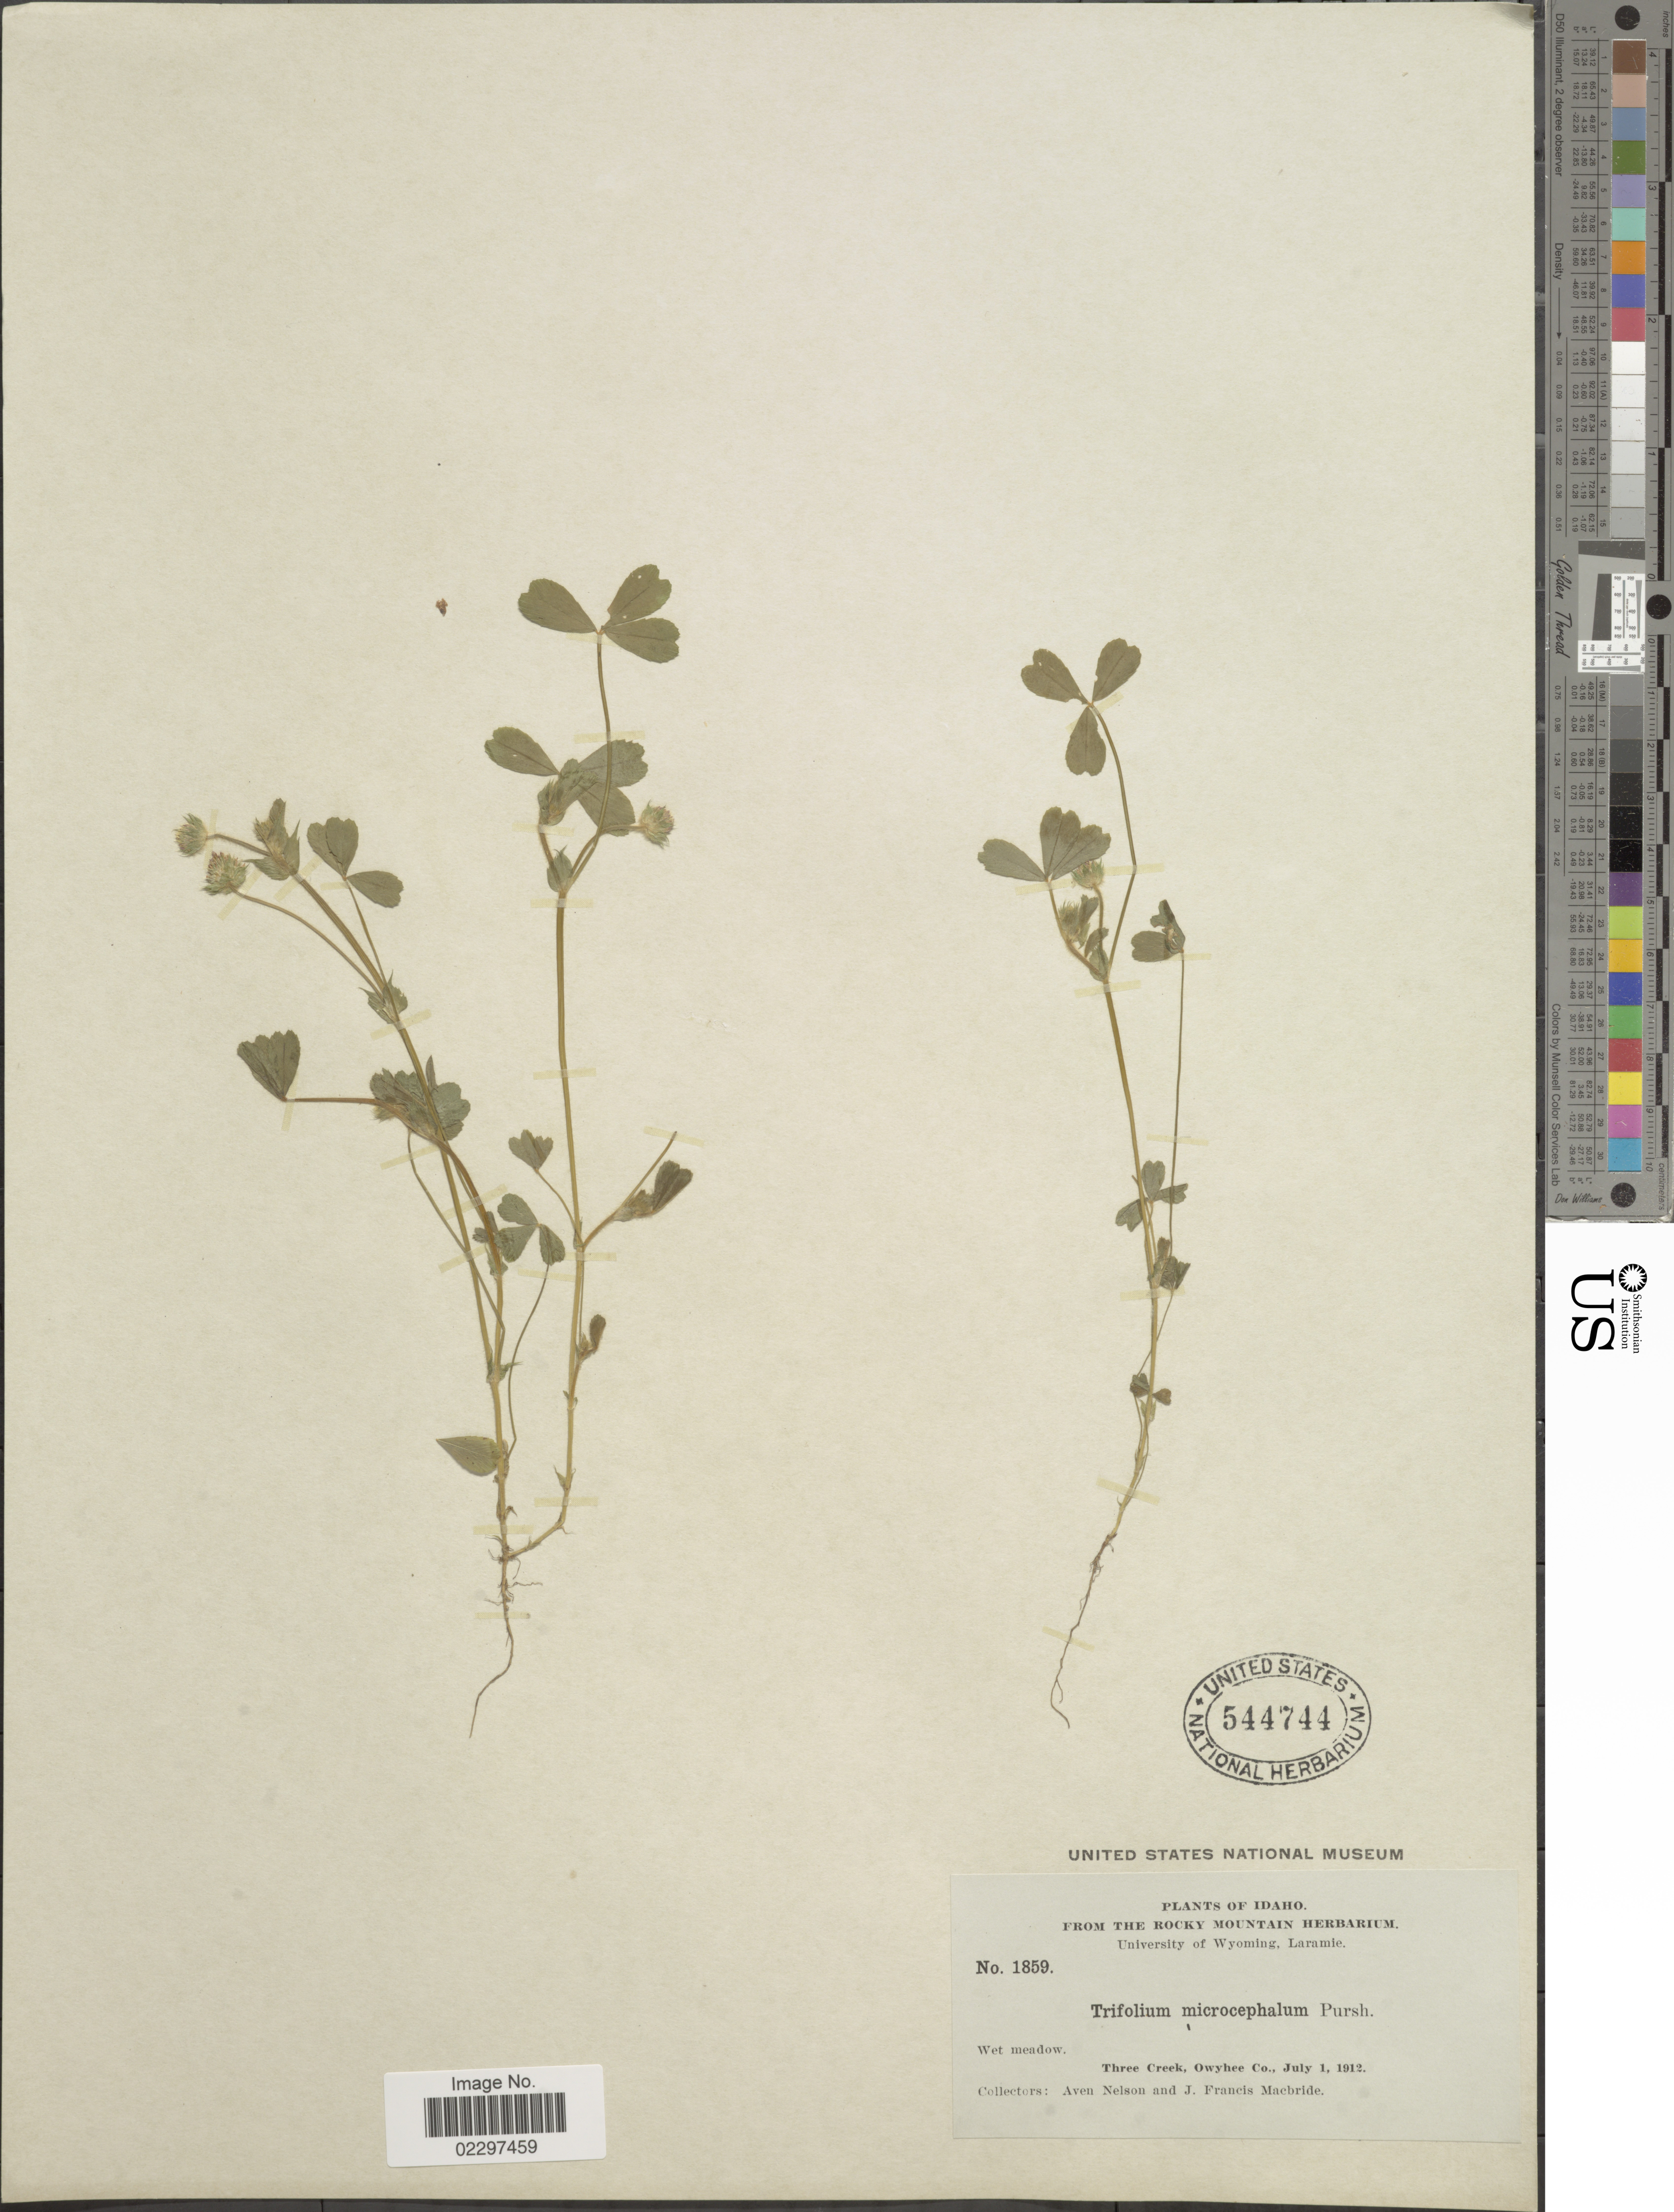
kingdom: Plantae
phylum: Tracheophyta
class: Magnoliopsida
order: Fabales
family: Fabaceae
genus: Trifolium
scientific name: Trifolium microcephalum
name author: Pursh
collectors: A. Nelson & J. F. Macbride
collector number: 1859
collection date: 1912-07-01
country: United States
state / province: Idaho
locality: Three Creek, Owyhee Co.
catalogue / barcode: US 544744